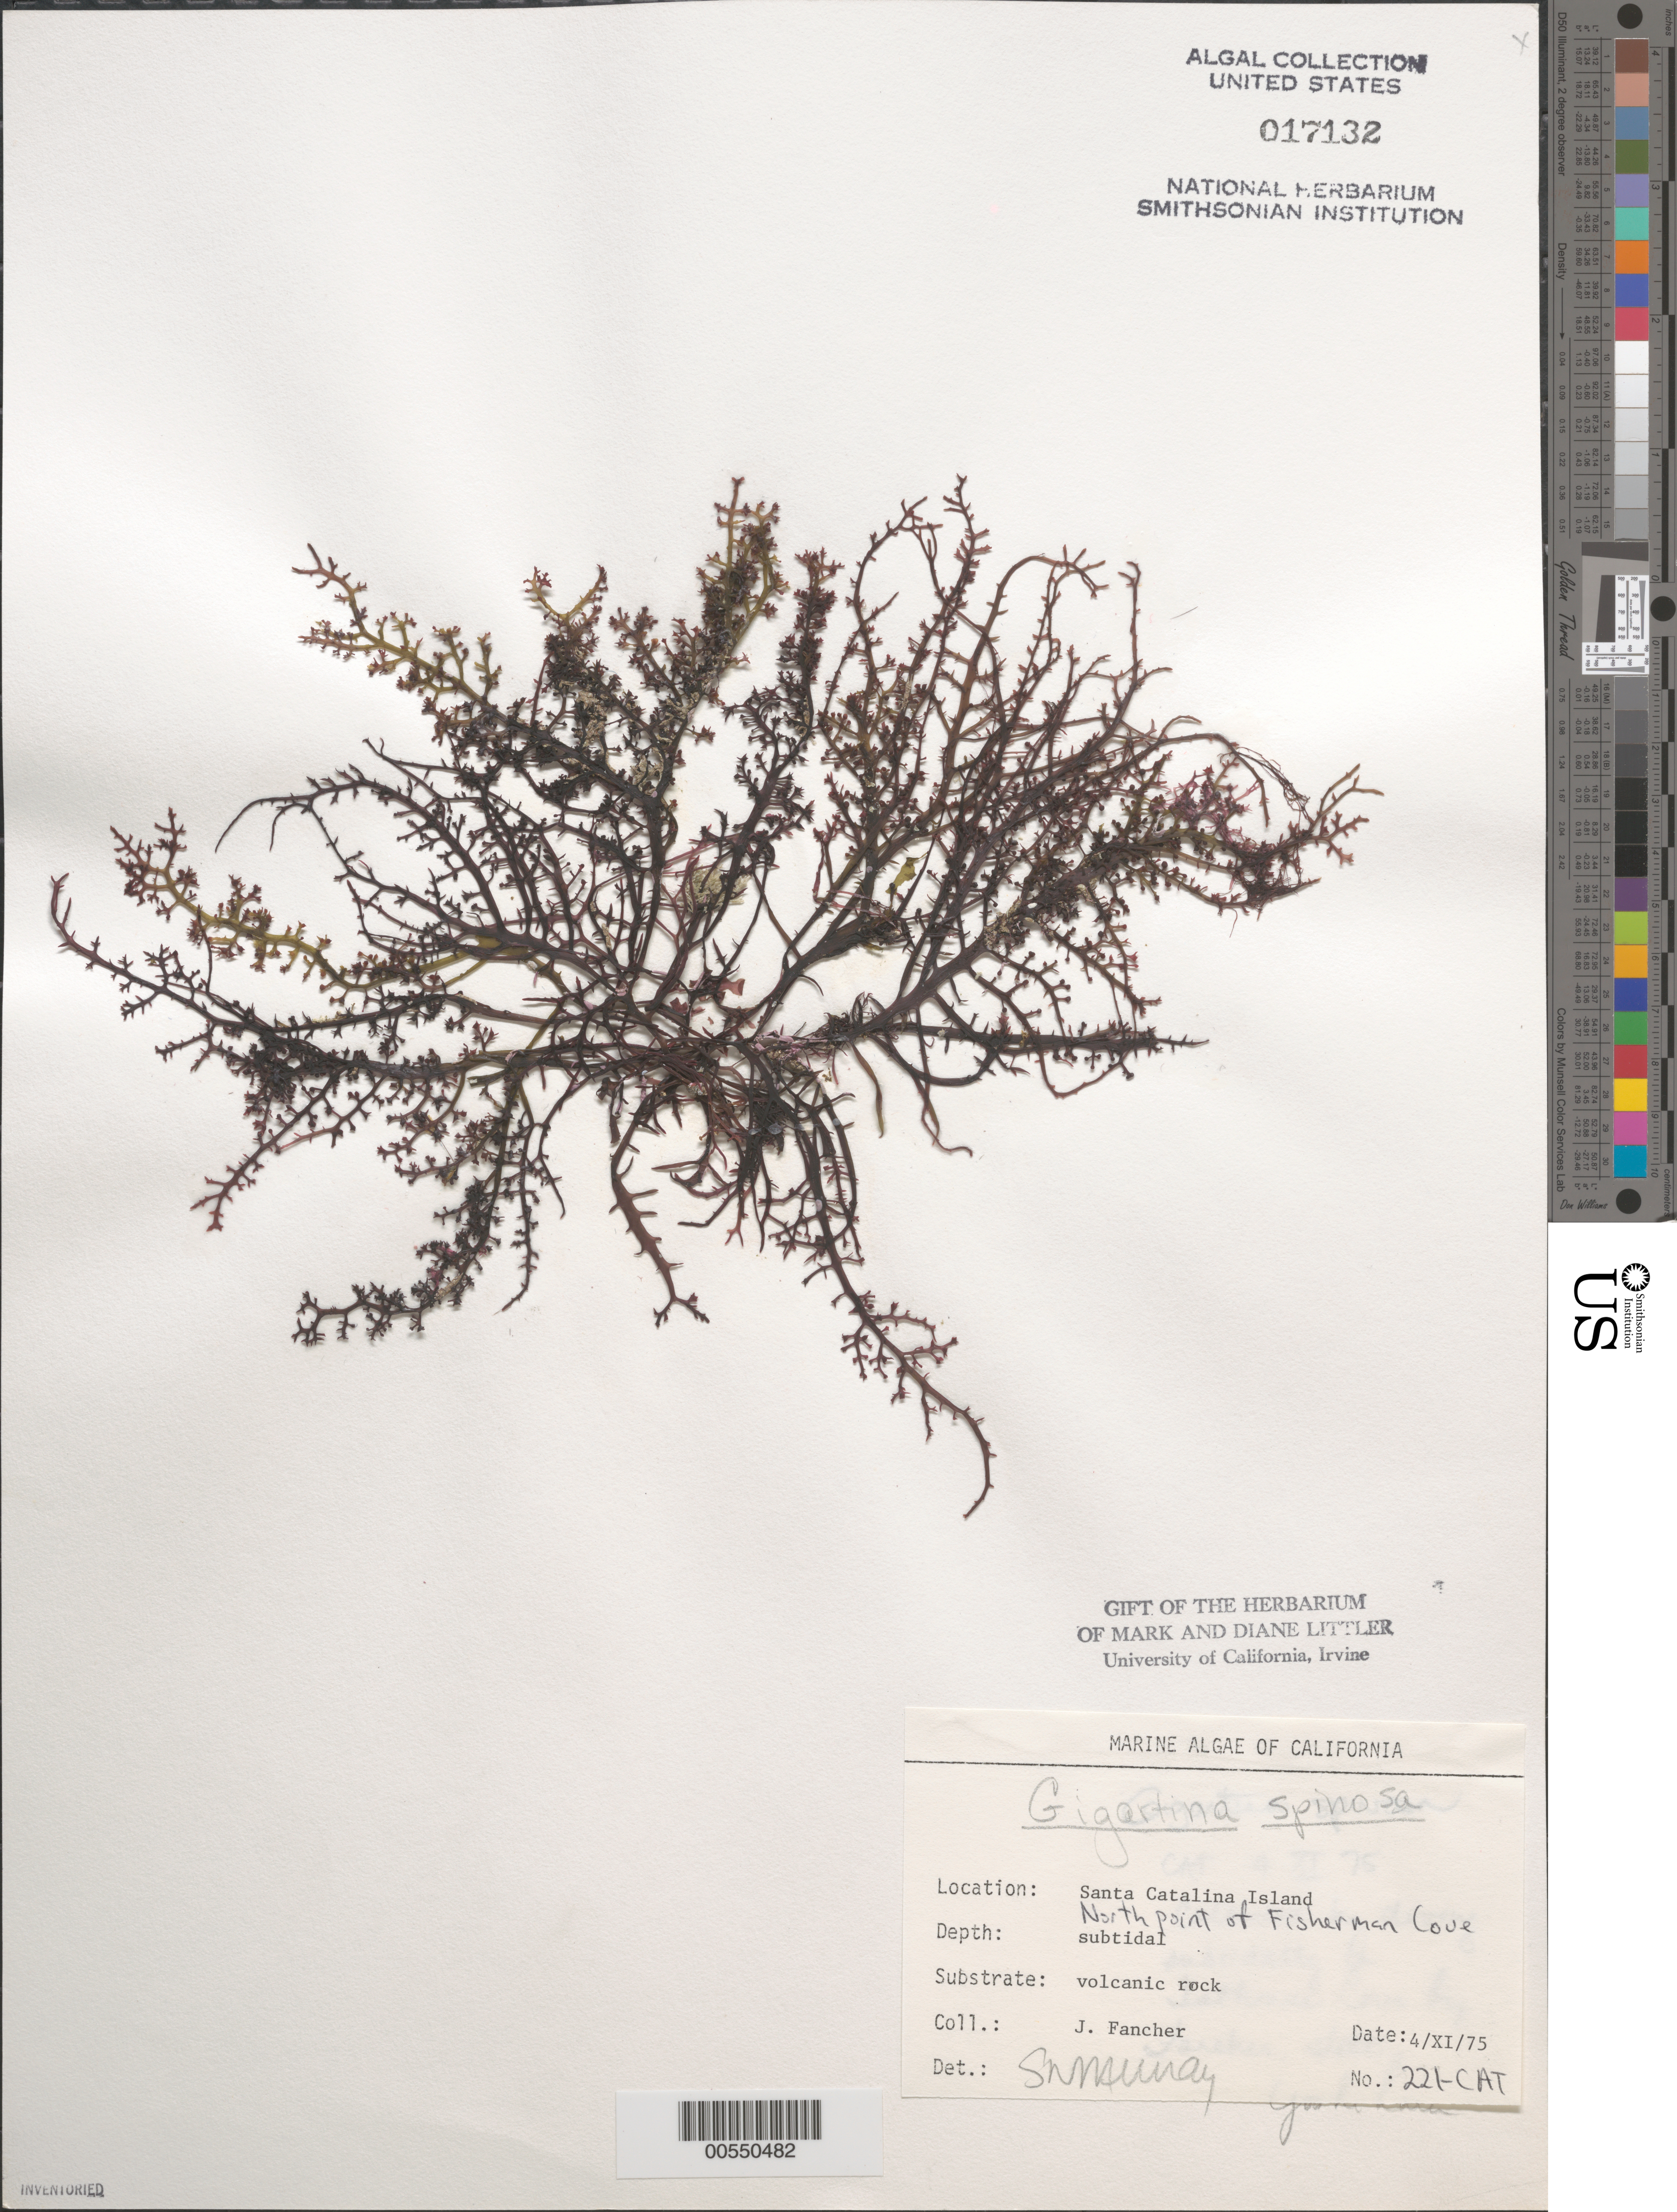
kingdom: Plantae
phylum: Rhodophyta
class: Florideophyceae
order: Gigartinales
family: Gigartinaceae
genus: Chondracanthus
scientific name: Chondracanthus spinosus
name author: (Kütz.) Guiry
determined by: Algae name updating Project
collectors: J. Fancher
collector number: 221-cat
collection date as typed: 04 Nov 1975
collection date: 1975-11-04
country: United States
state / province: California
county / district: Los Angeles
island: Santa Catalina Island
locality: Fishermen Cove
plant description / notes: BLM-SOCALBIGHT Rocky Intertidal Survey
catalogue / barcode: US 17132